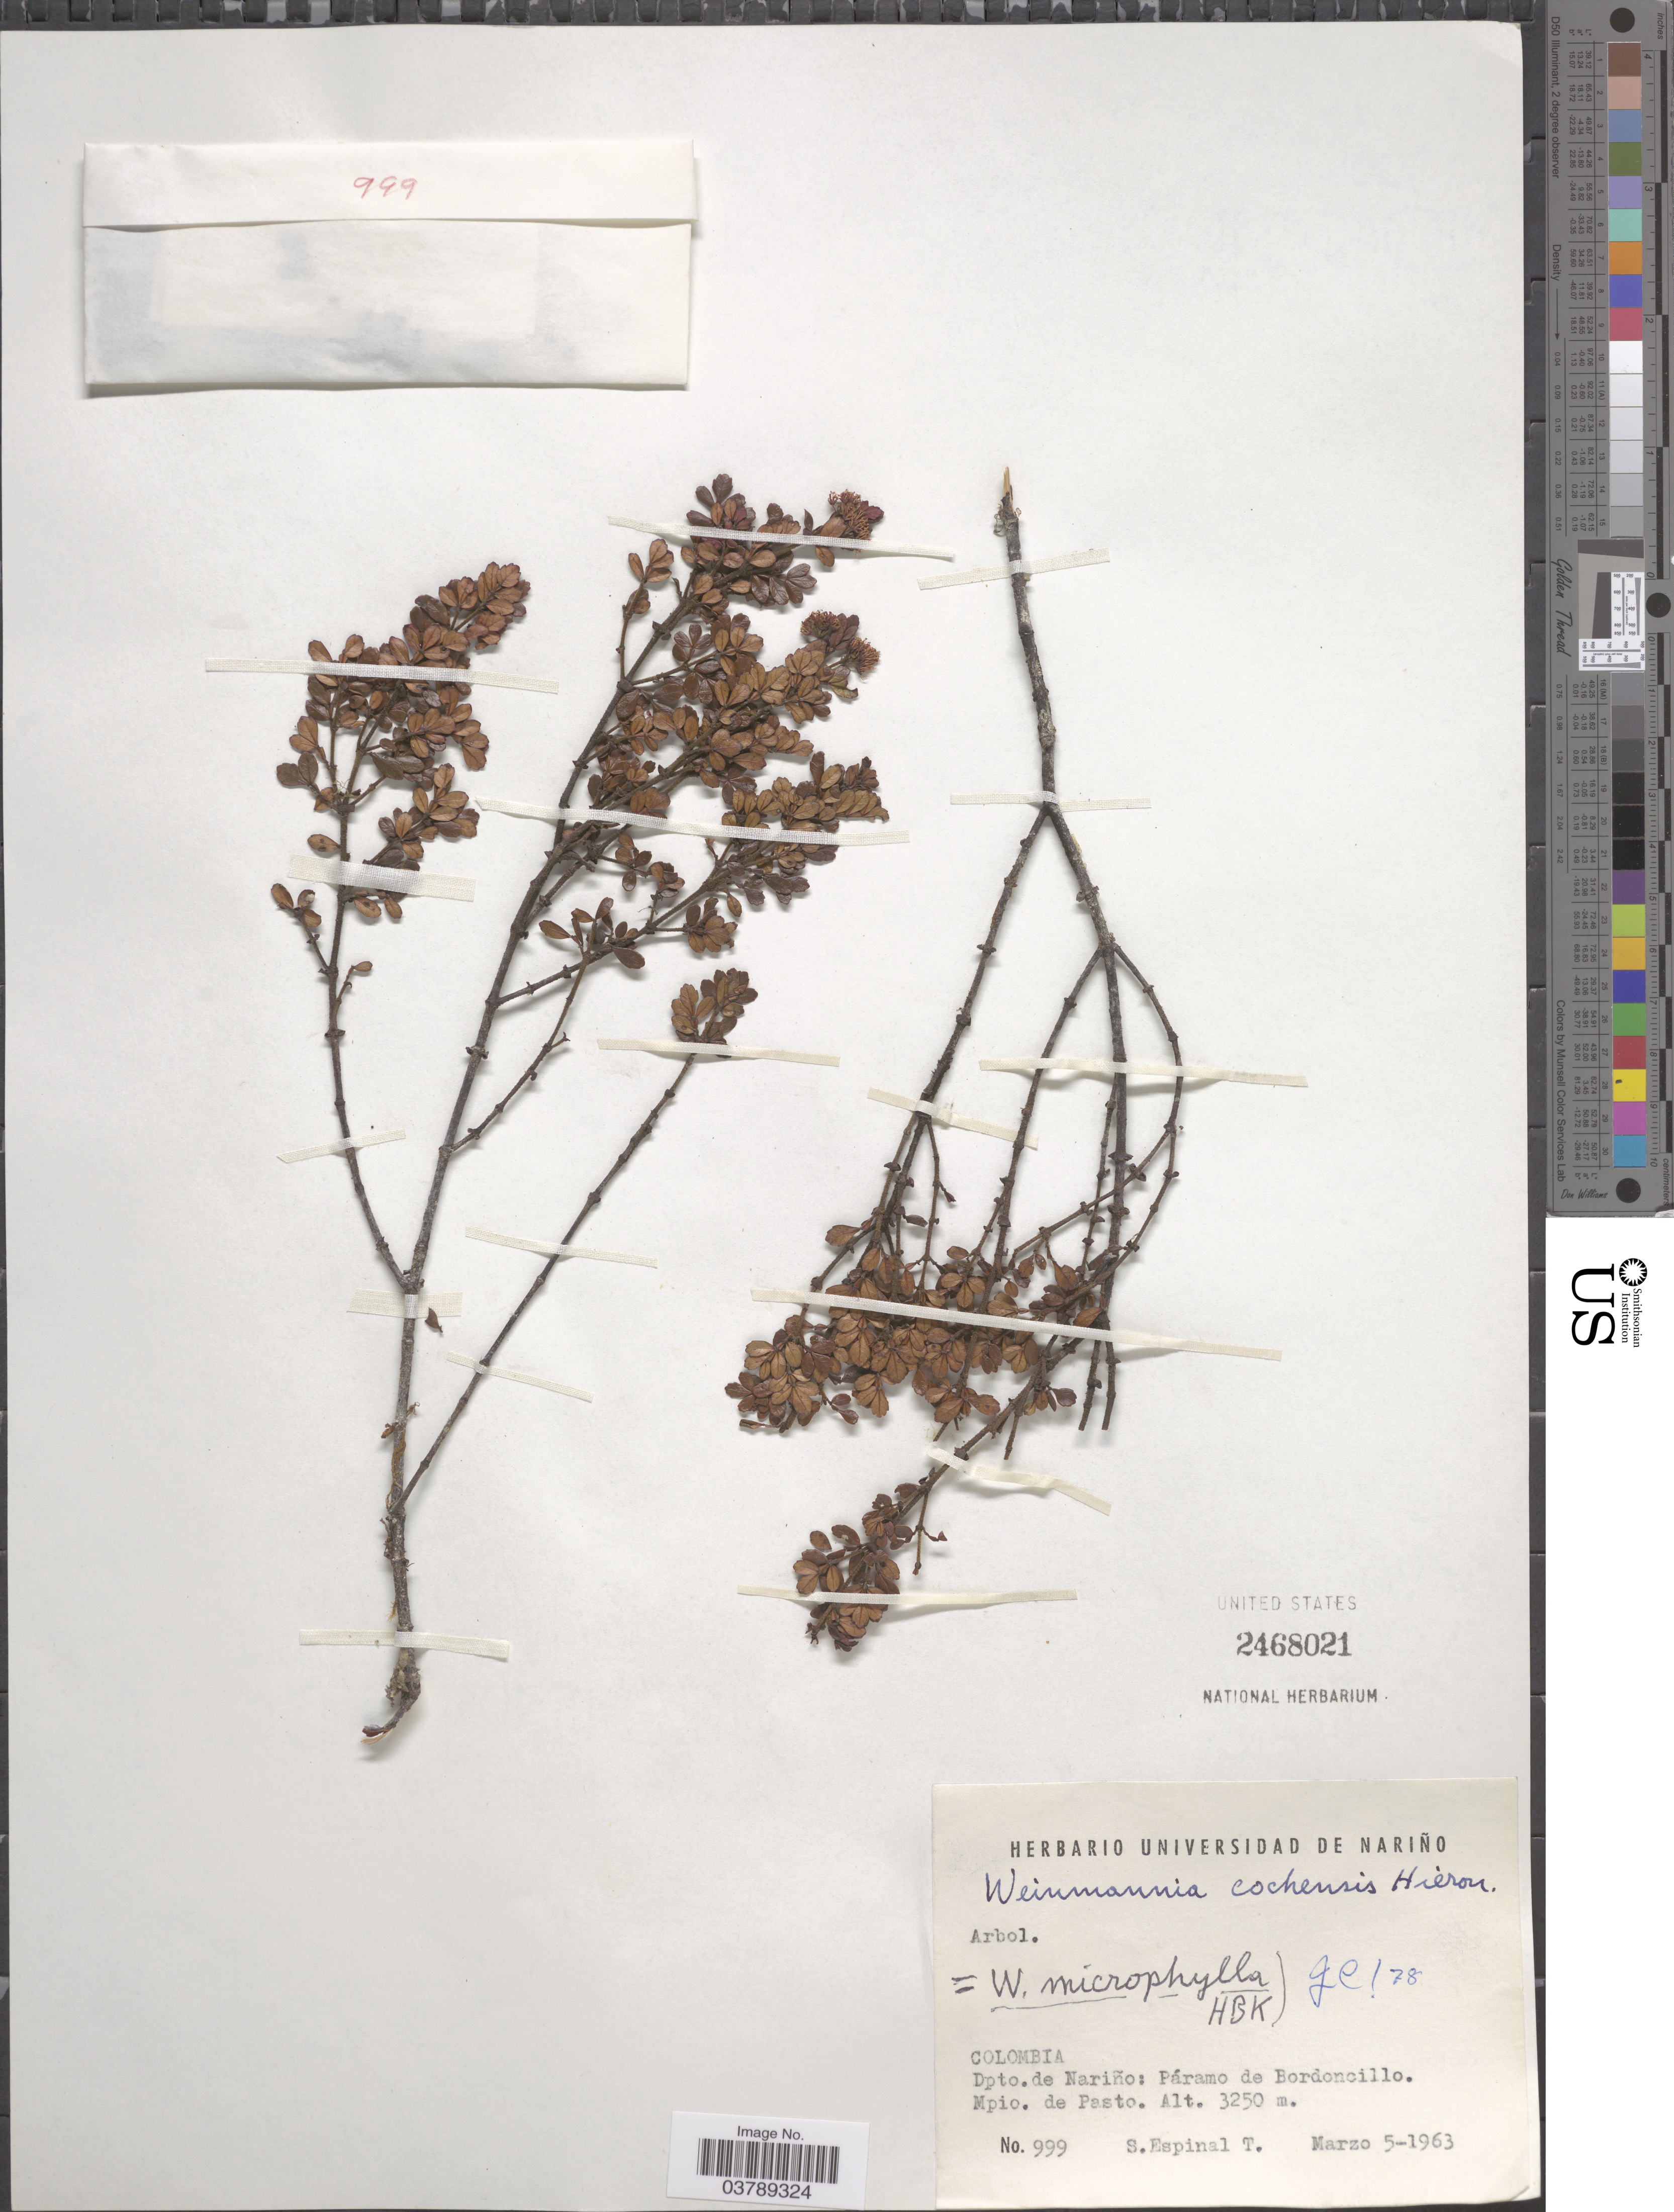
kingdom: Plantae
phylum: Tracheophyta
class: Magnoliopsida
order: Oxalidales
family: Cunoniaceae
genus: Weinmannia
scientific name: Weinmannia microphylla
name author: Kunth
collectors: S. Espinal T.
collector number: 999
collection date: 1963-03-05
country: Colombia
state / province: Nariño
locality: Dpto. de Nariño: Páramo de Bordoncillo. Mpio. de Pasto.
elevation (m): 3250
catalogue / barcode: US 2468021